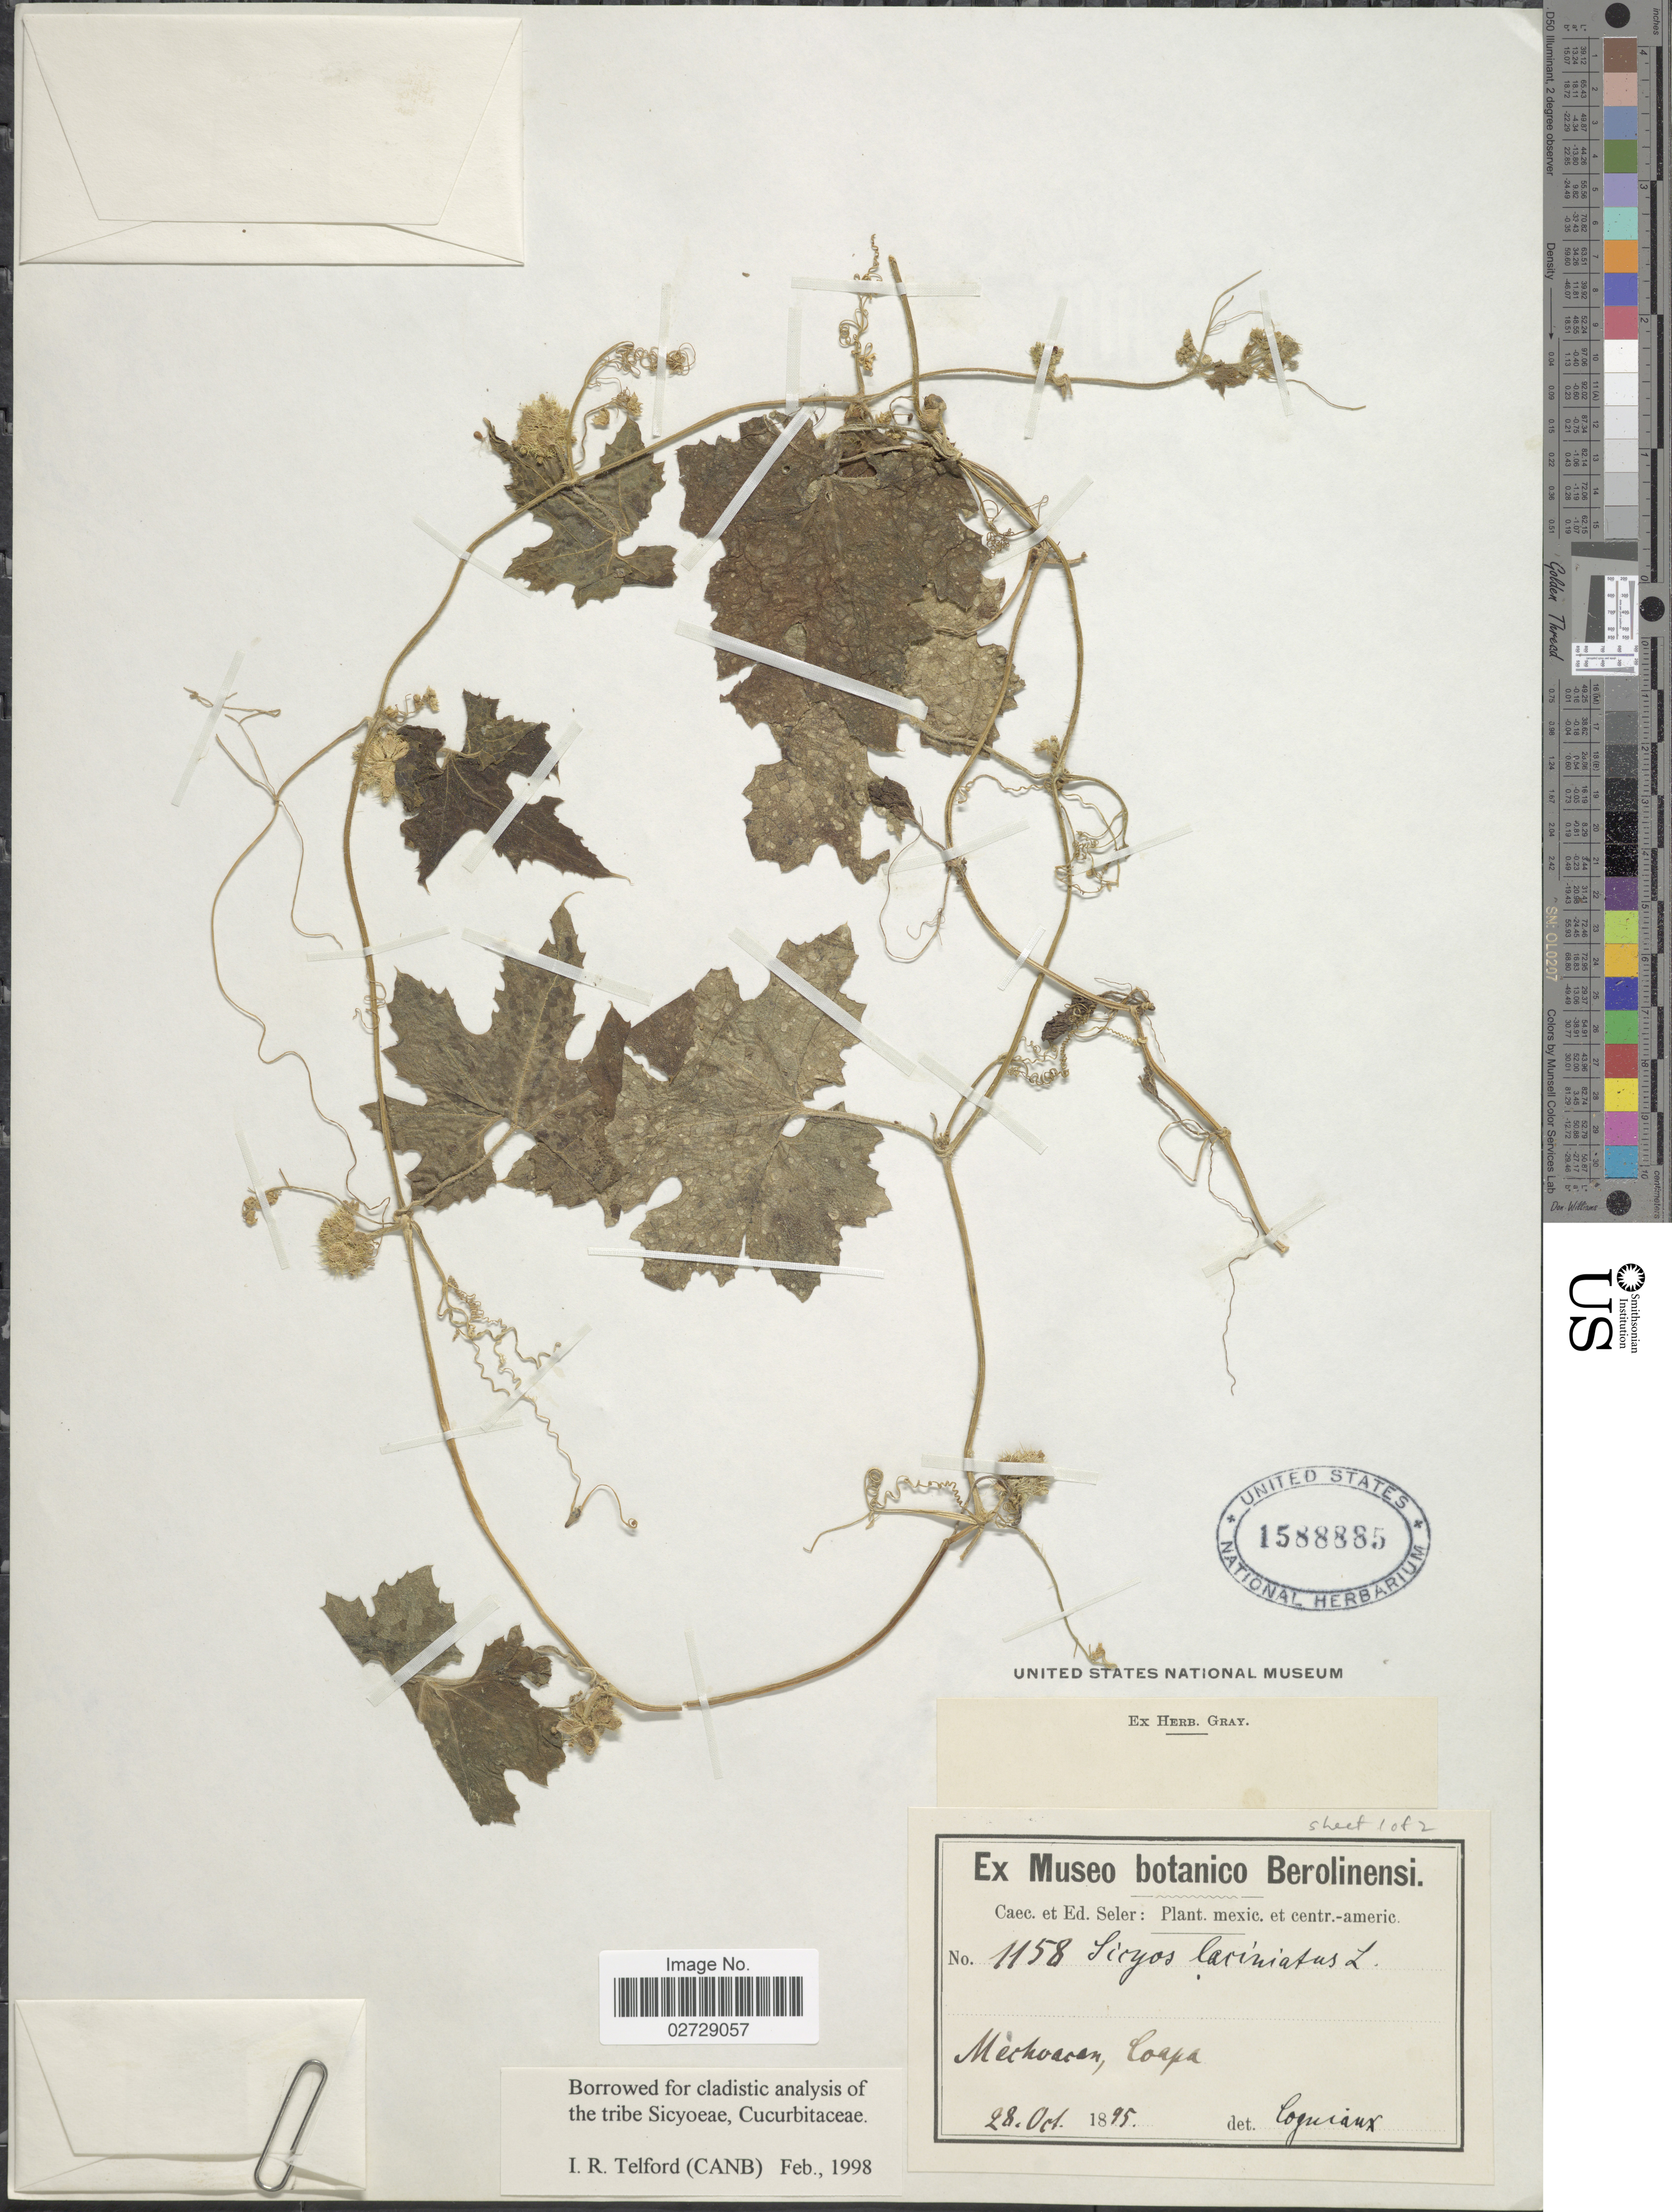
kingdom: Plantae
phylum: Tracheophyta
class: Magnoliopsida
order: Cucurbitales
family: Cucurbitaceae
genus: Sicyos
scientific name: Sicyos laciniatus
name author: L.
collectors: ex Caec. et Ed Seler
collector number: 1158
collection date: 1895-10-28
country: Mexico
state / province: Michoacán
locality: Coapa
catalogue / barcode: US 1588885